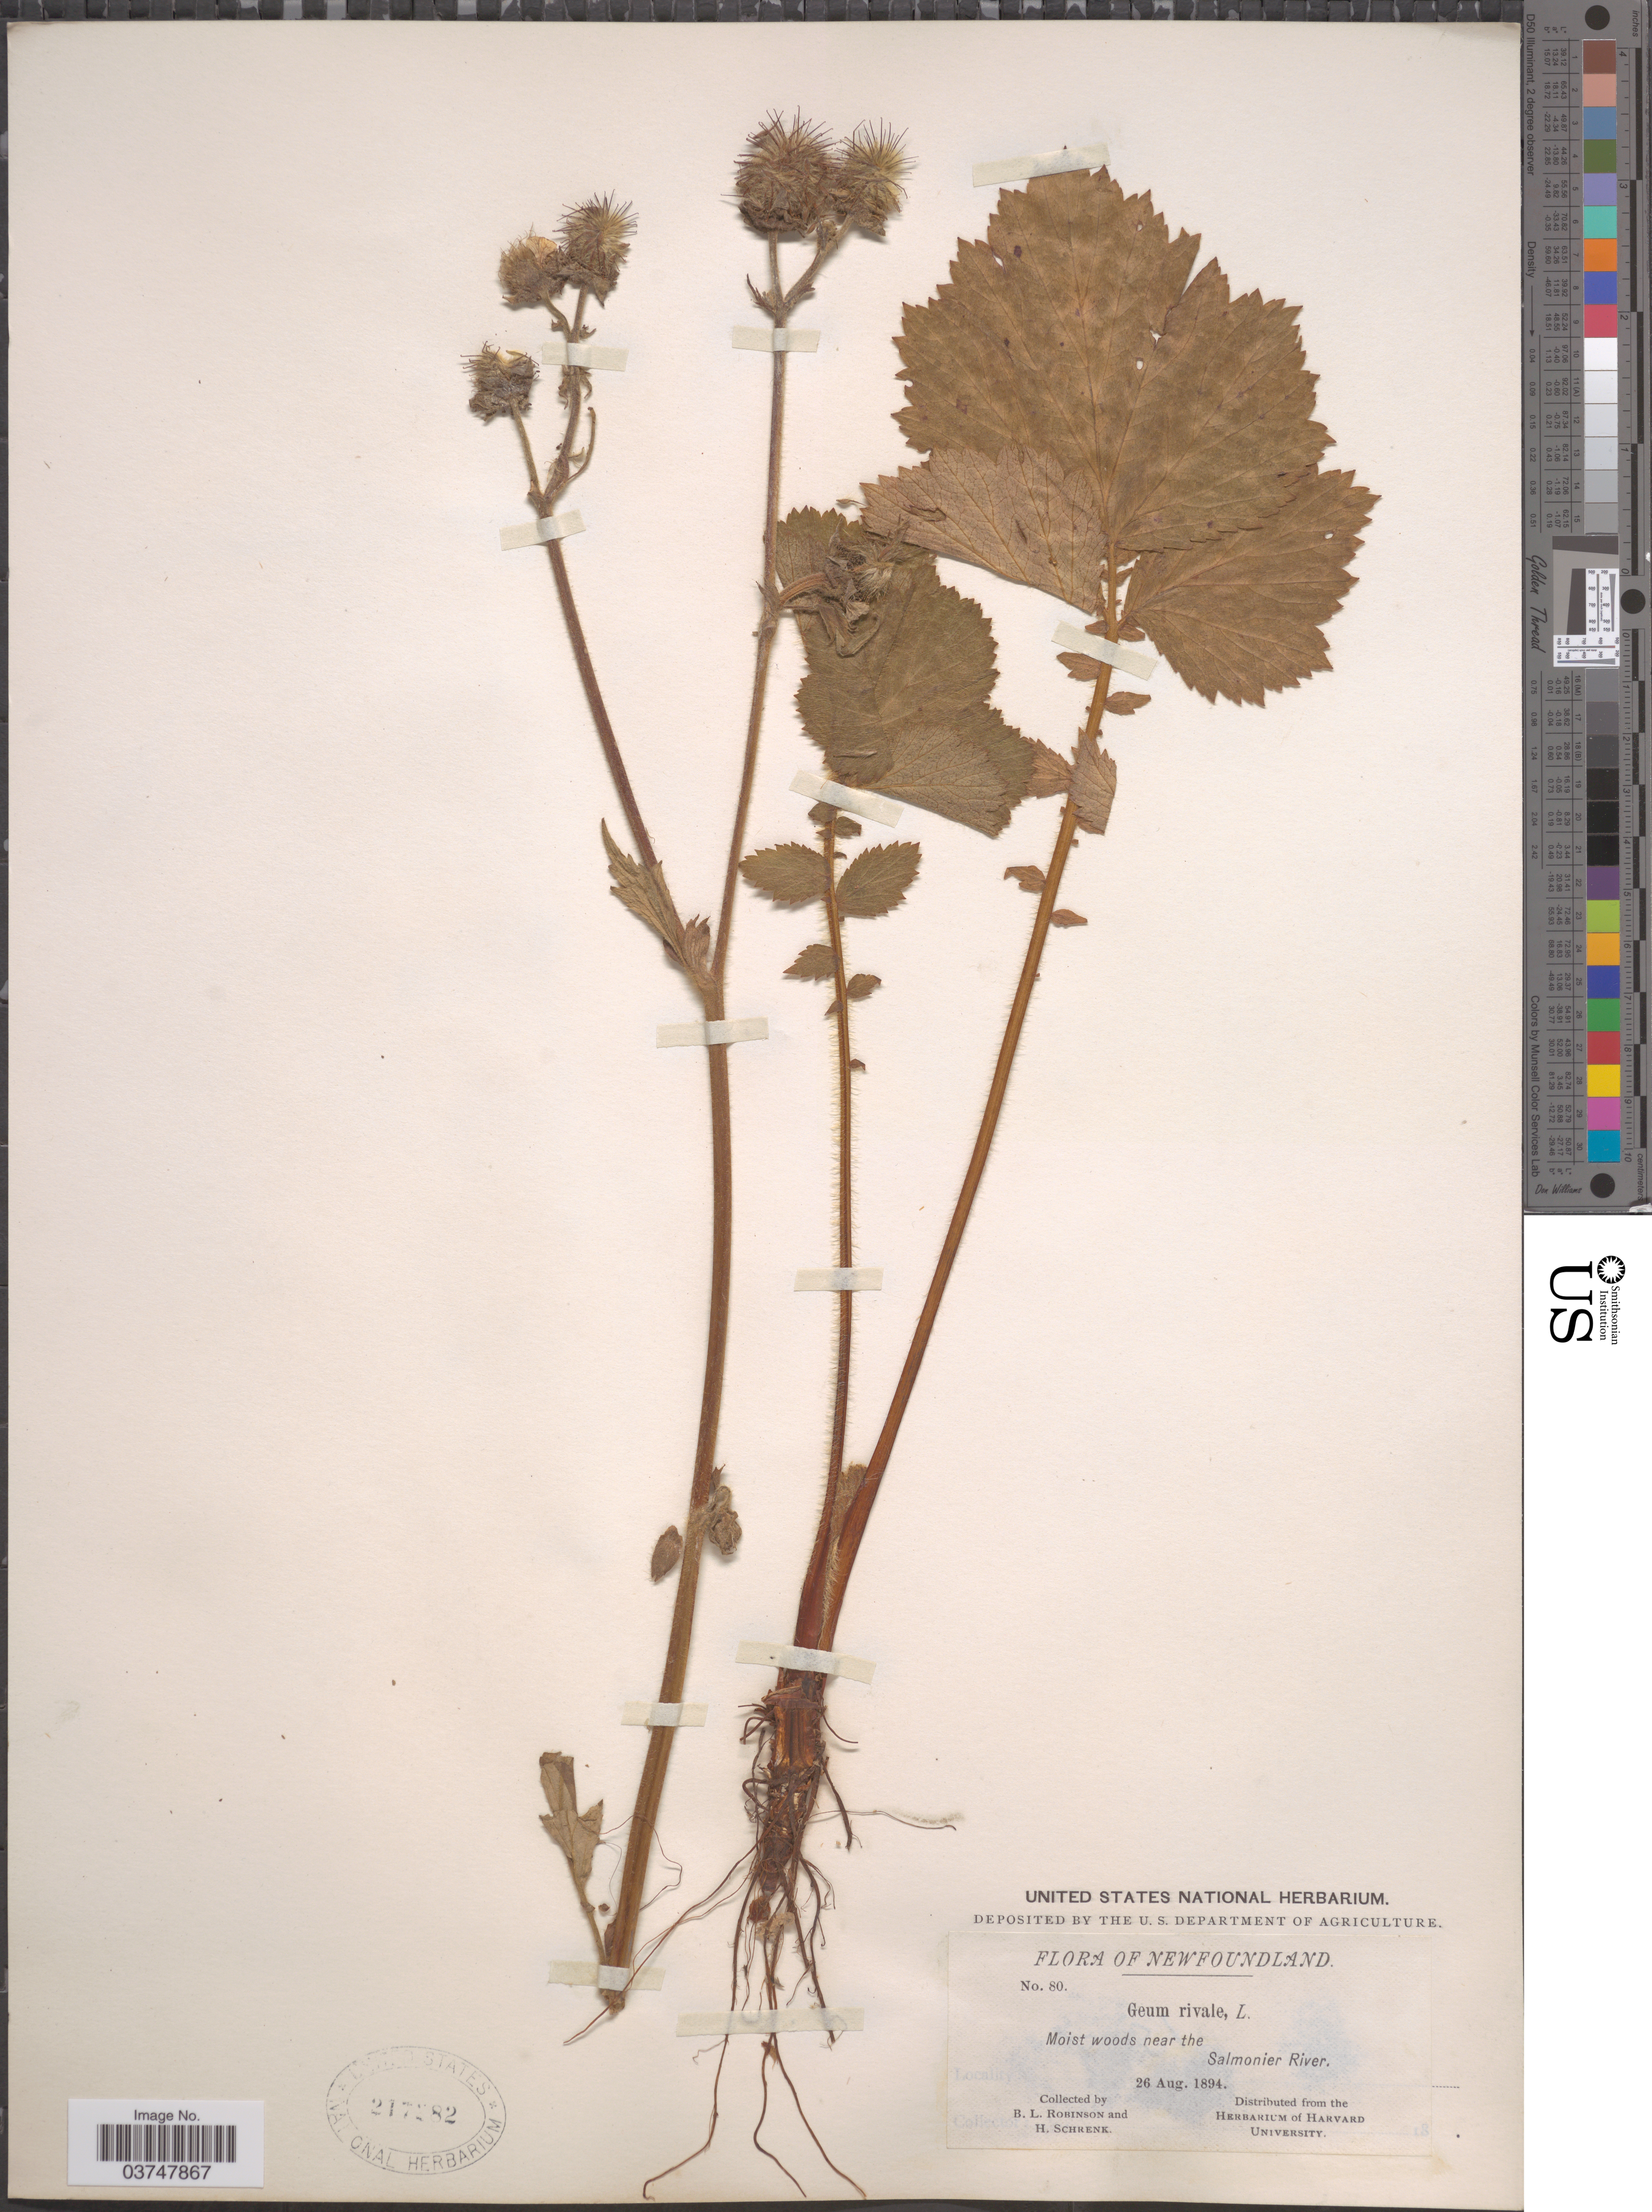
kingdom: Plantae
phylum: Tracheophyta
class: Magnoliopsida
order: Rosales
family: Rosaceae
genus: Geum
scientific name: Geum rivale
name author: L.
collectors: B. L. Robinson & H. Schrenk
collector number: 80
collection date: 1894-08-26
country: Canada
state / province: Newfoundland and Labrador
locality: Moist woods near the Salmonier River.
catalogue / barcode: US 217282